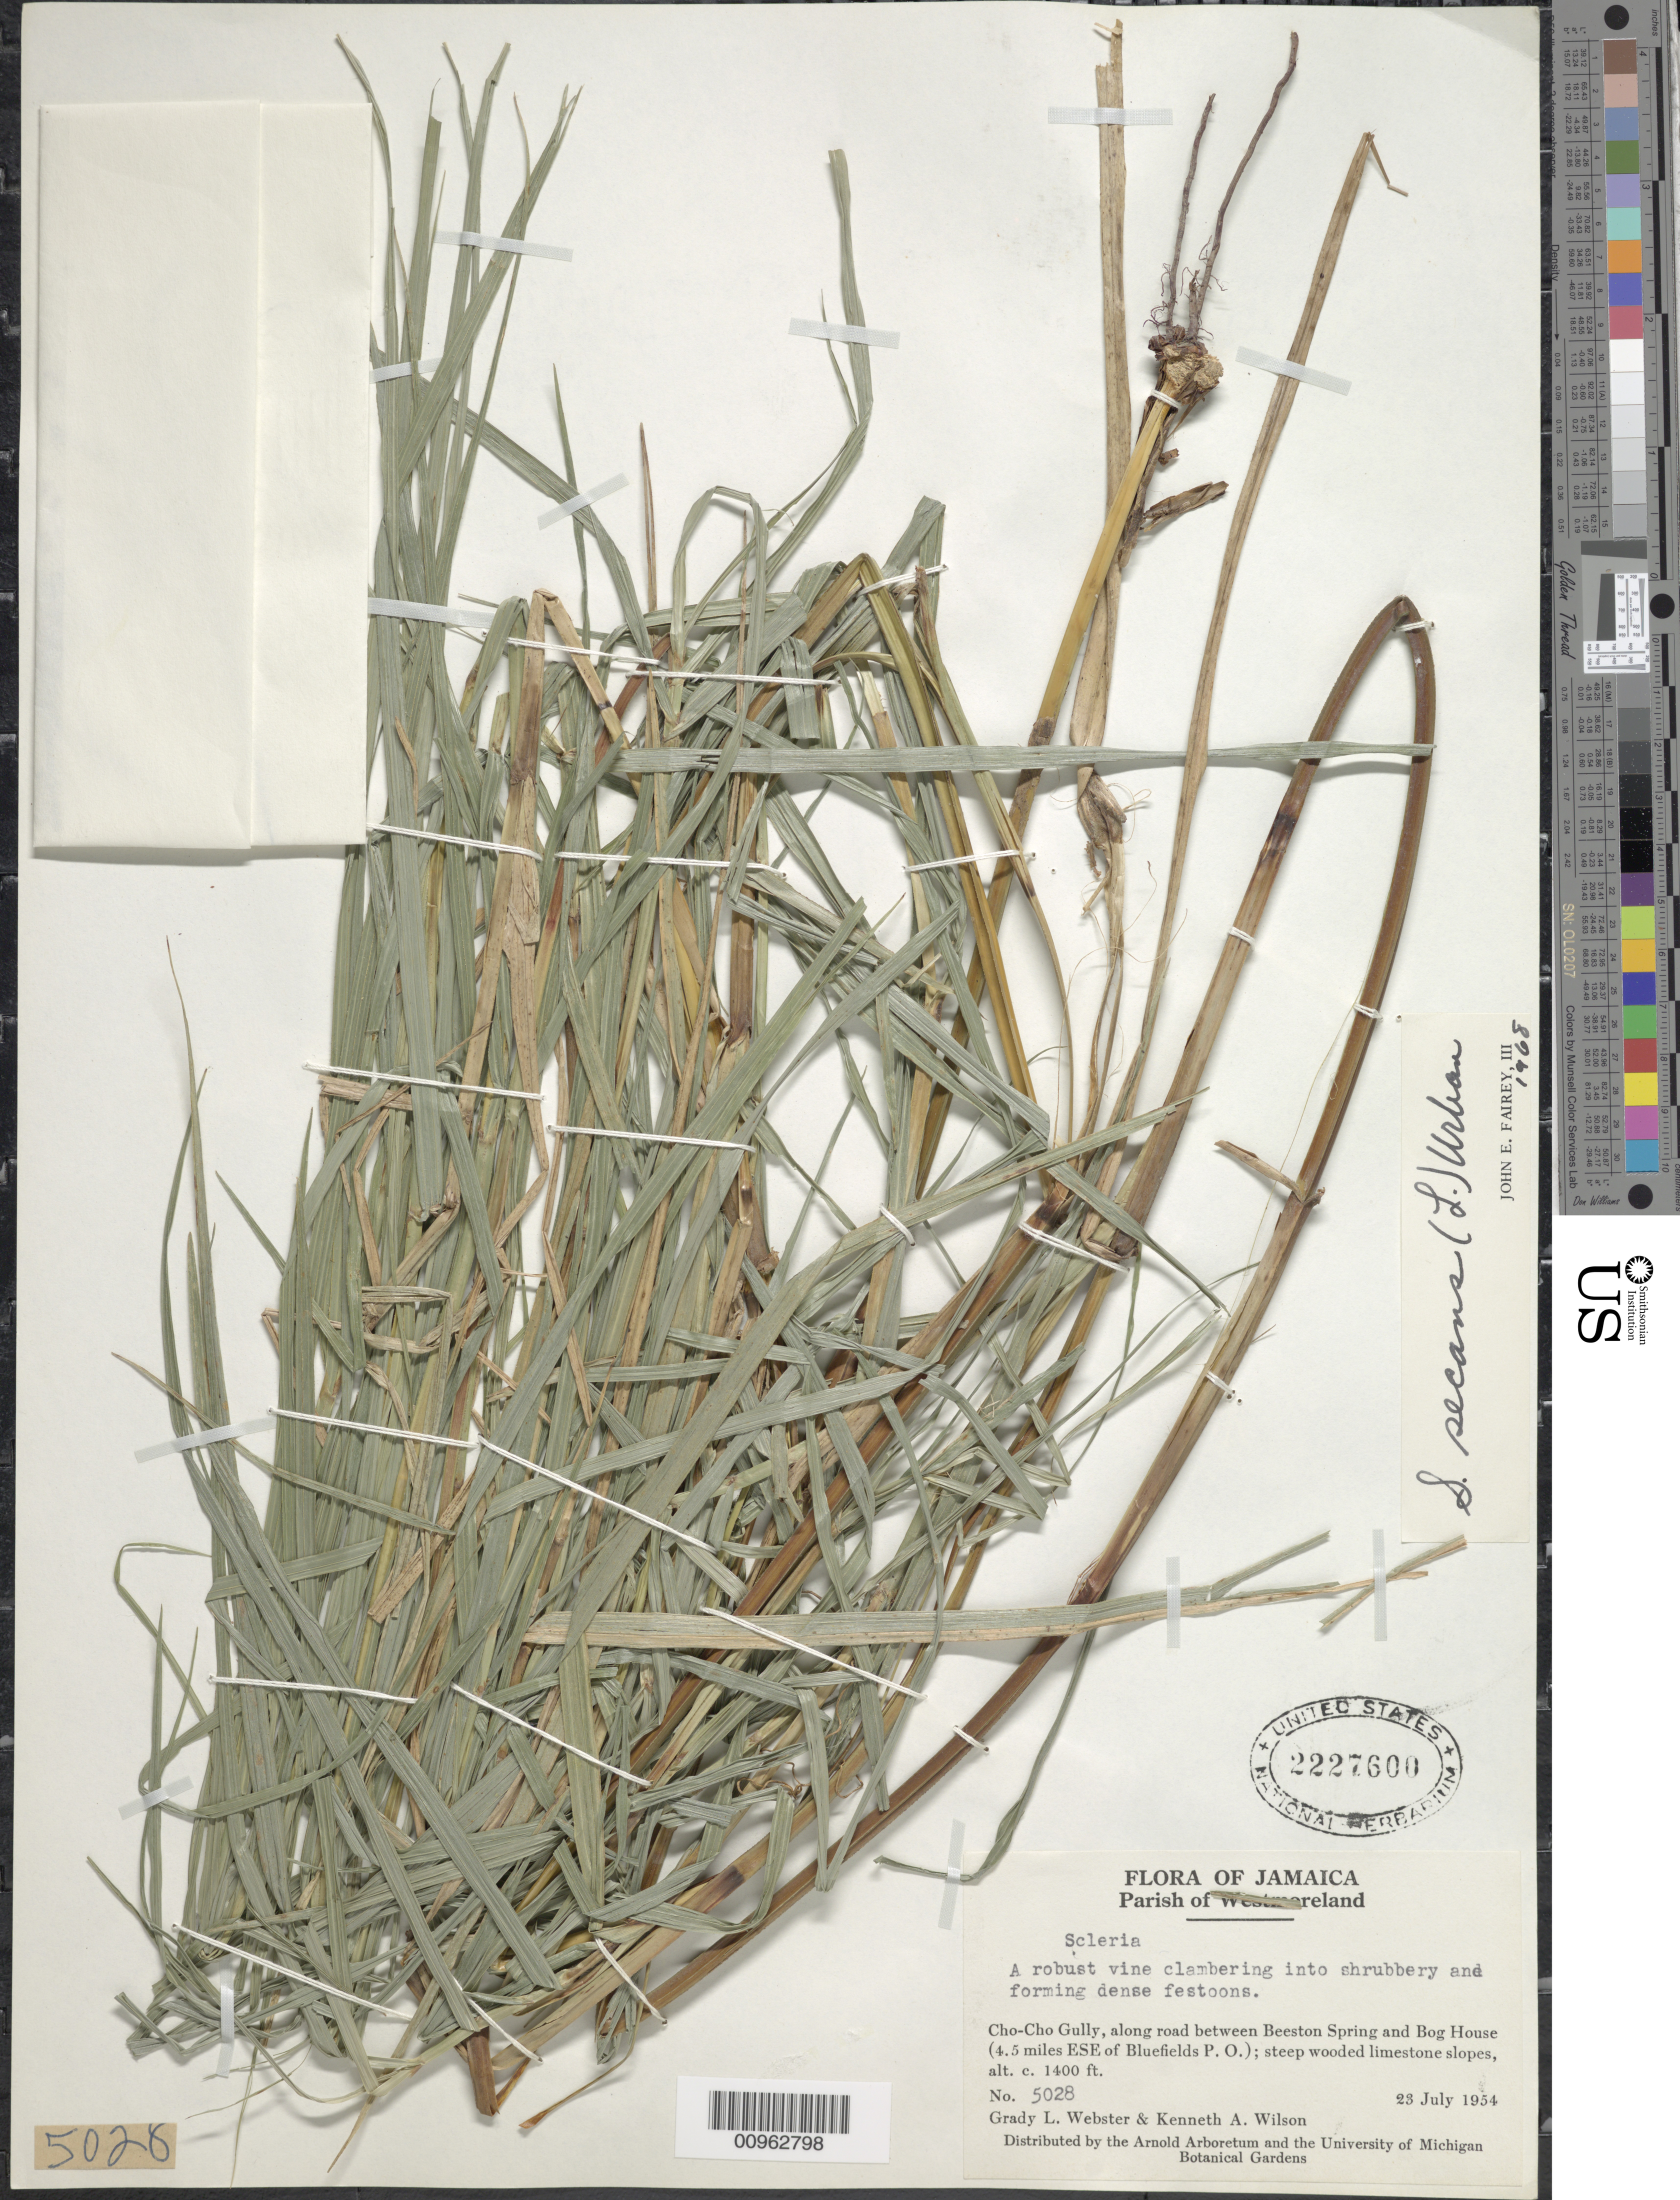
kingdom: Plantae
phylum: Tracheophyta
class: Liliopsida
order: Poales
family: Cyperaceae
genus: Scleria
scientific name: Scleria secans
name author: (L.) Urb.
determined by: Fairey, J. E., III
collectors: G. L. Webster & K. A. Wilson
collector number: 5028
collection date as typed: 22 Jul 1954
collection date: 1954-07-22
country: Jamaica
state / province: Westmoreland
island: Jamaica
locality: Cho-Cho Gully, along road between Beeston Spring and Bog House (4.5 miles ESE of Bluefields P.O.)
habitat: Steep wooded limestone slopes, clambering into shrubbery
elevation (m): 427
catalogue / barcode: US 2227600